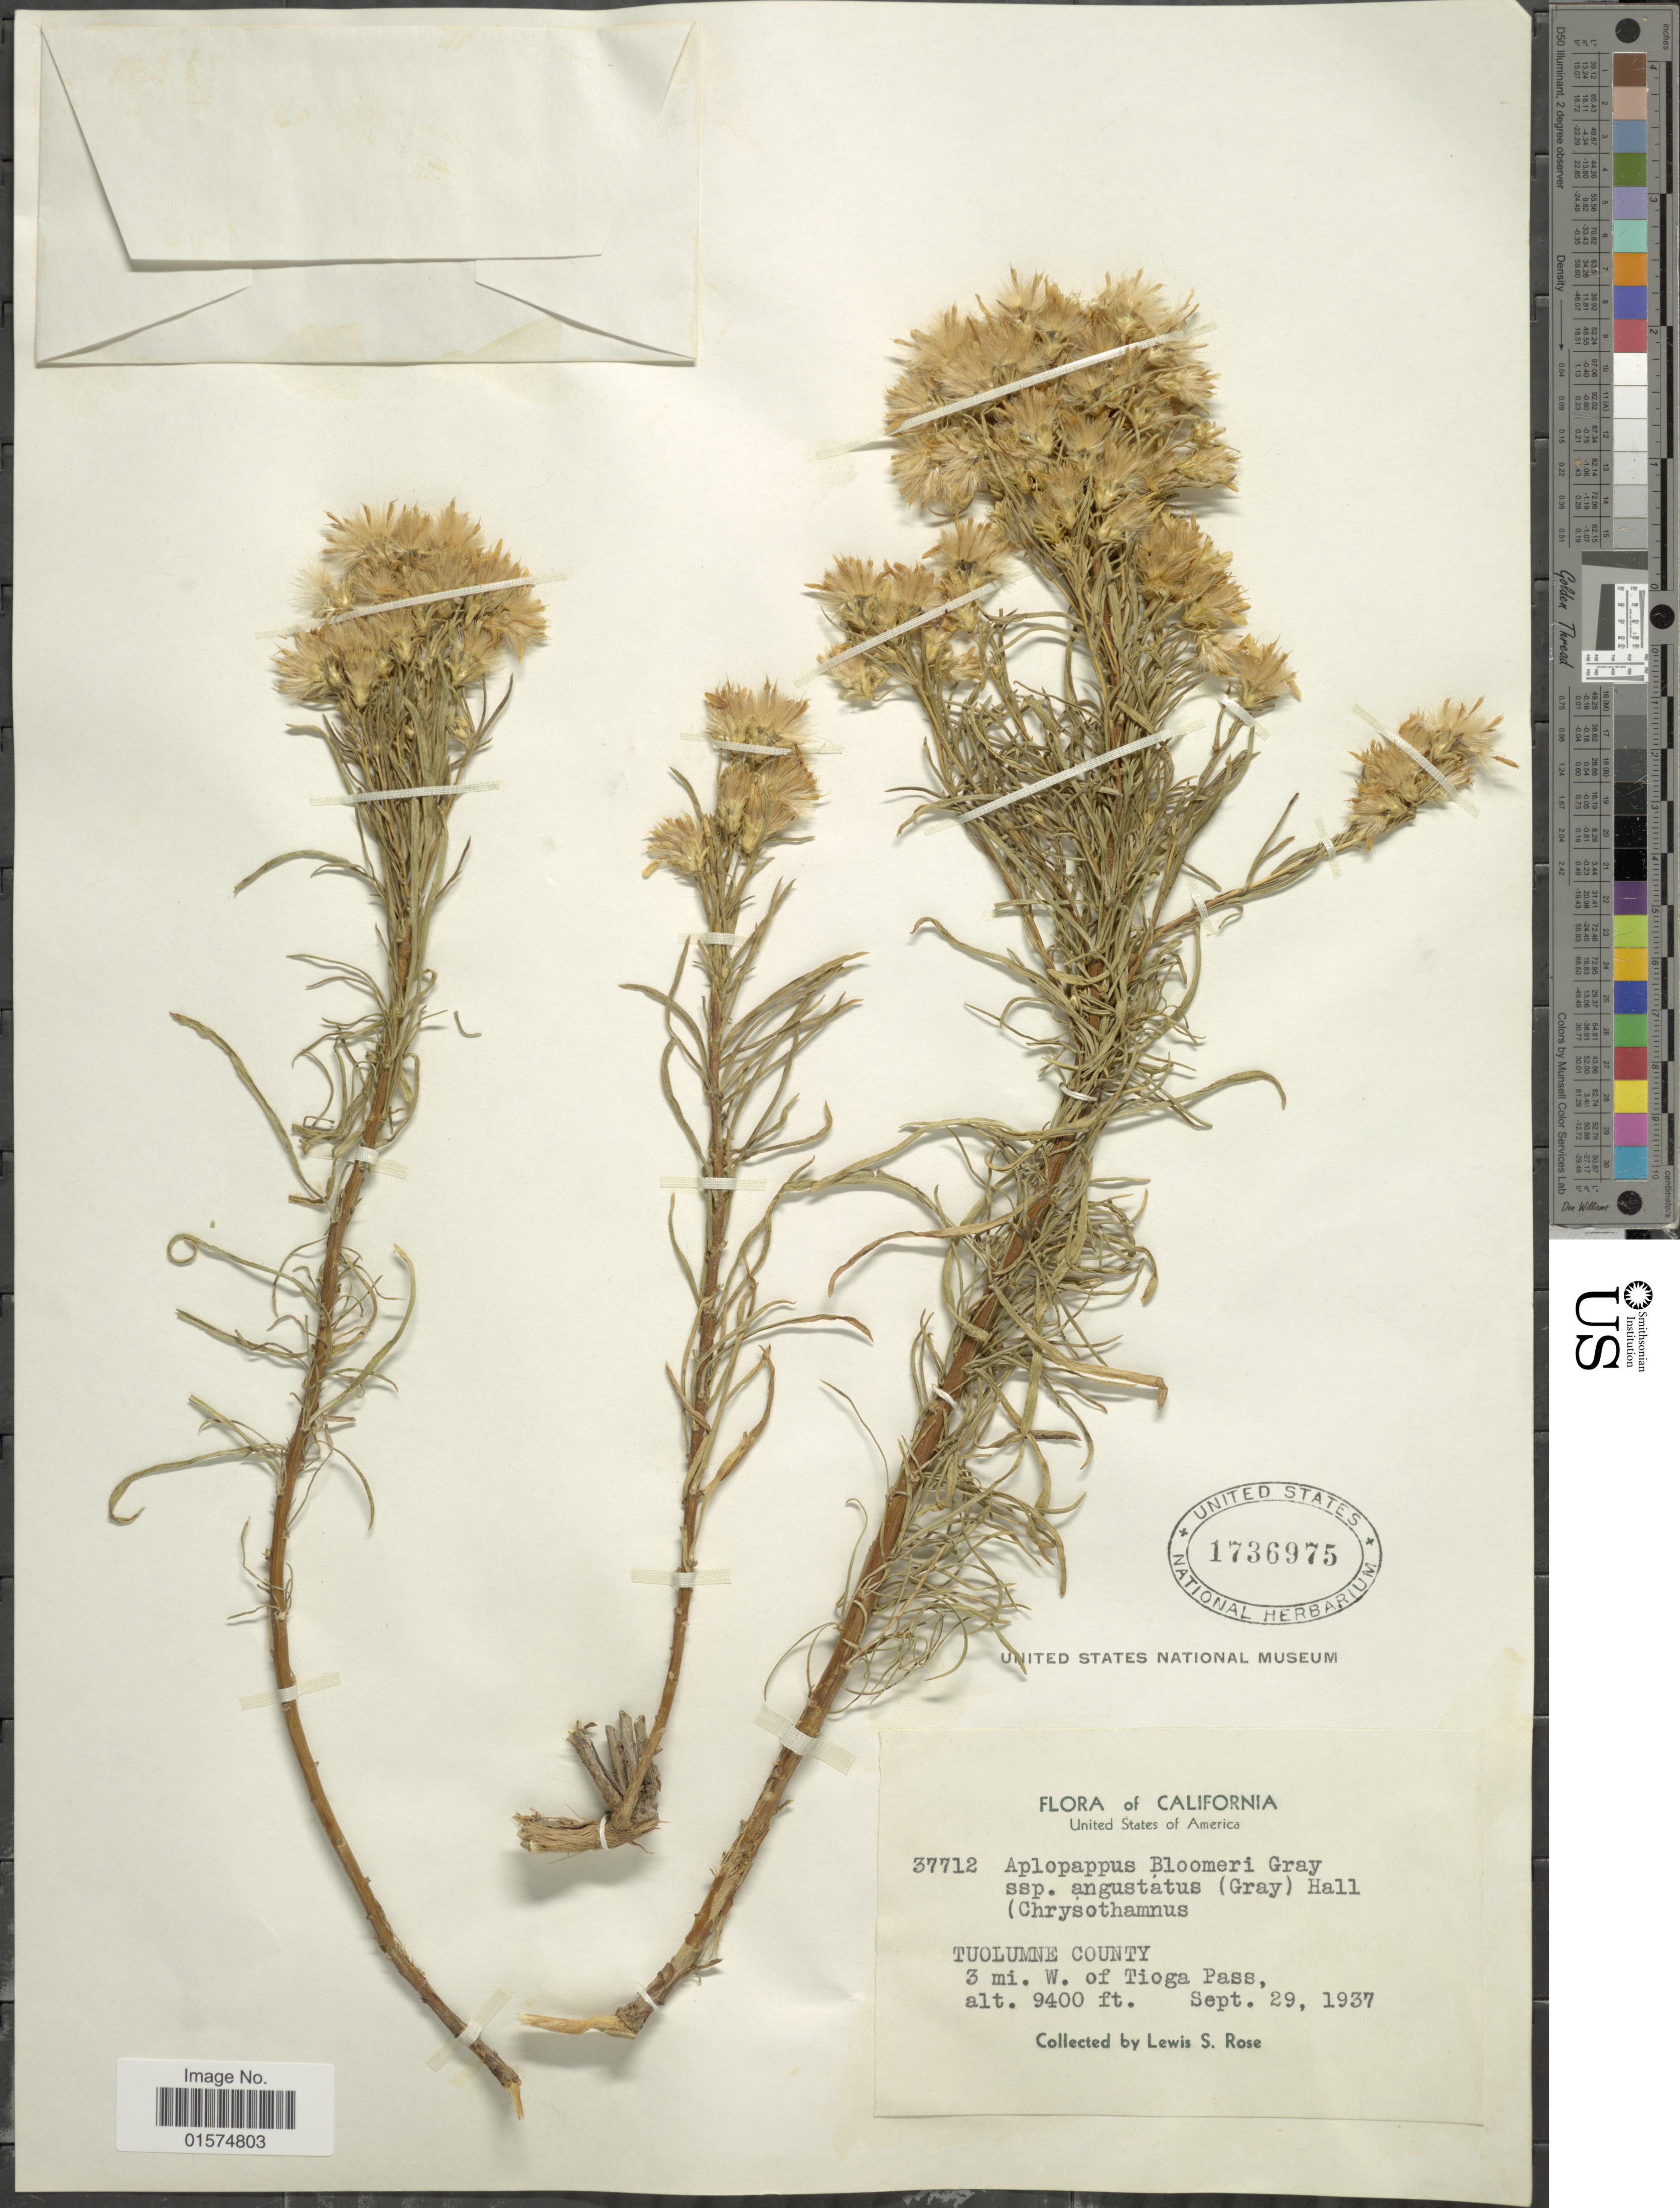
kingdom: Plantae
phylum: Tracheophyta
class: Magnoliopsida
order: Asterales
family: Asteraceae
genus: Ericameria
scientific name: Ericameria bloomeri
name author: (A. Gray) J.F. Macbr.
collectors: L. S. Rose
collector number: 37712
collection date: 1937-09-29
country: United States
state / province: California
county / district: Tuolumne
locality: Tuolumne County. 3 mi. W. of Tioga Pass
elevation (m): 2865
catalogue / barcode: US 1736975